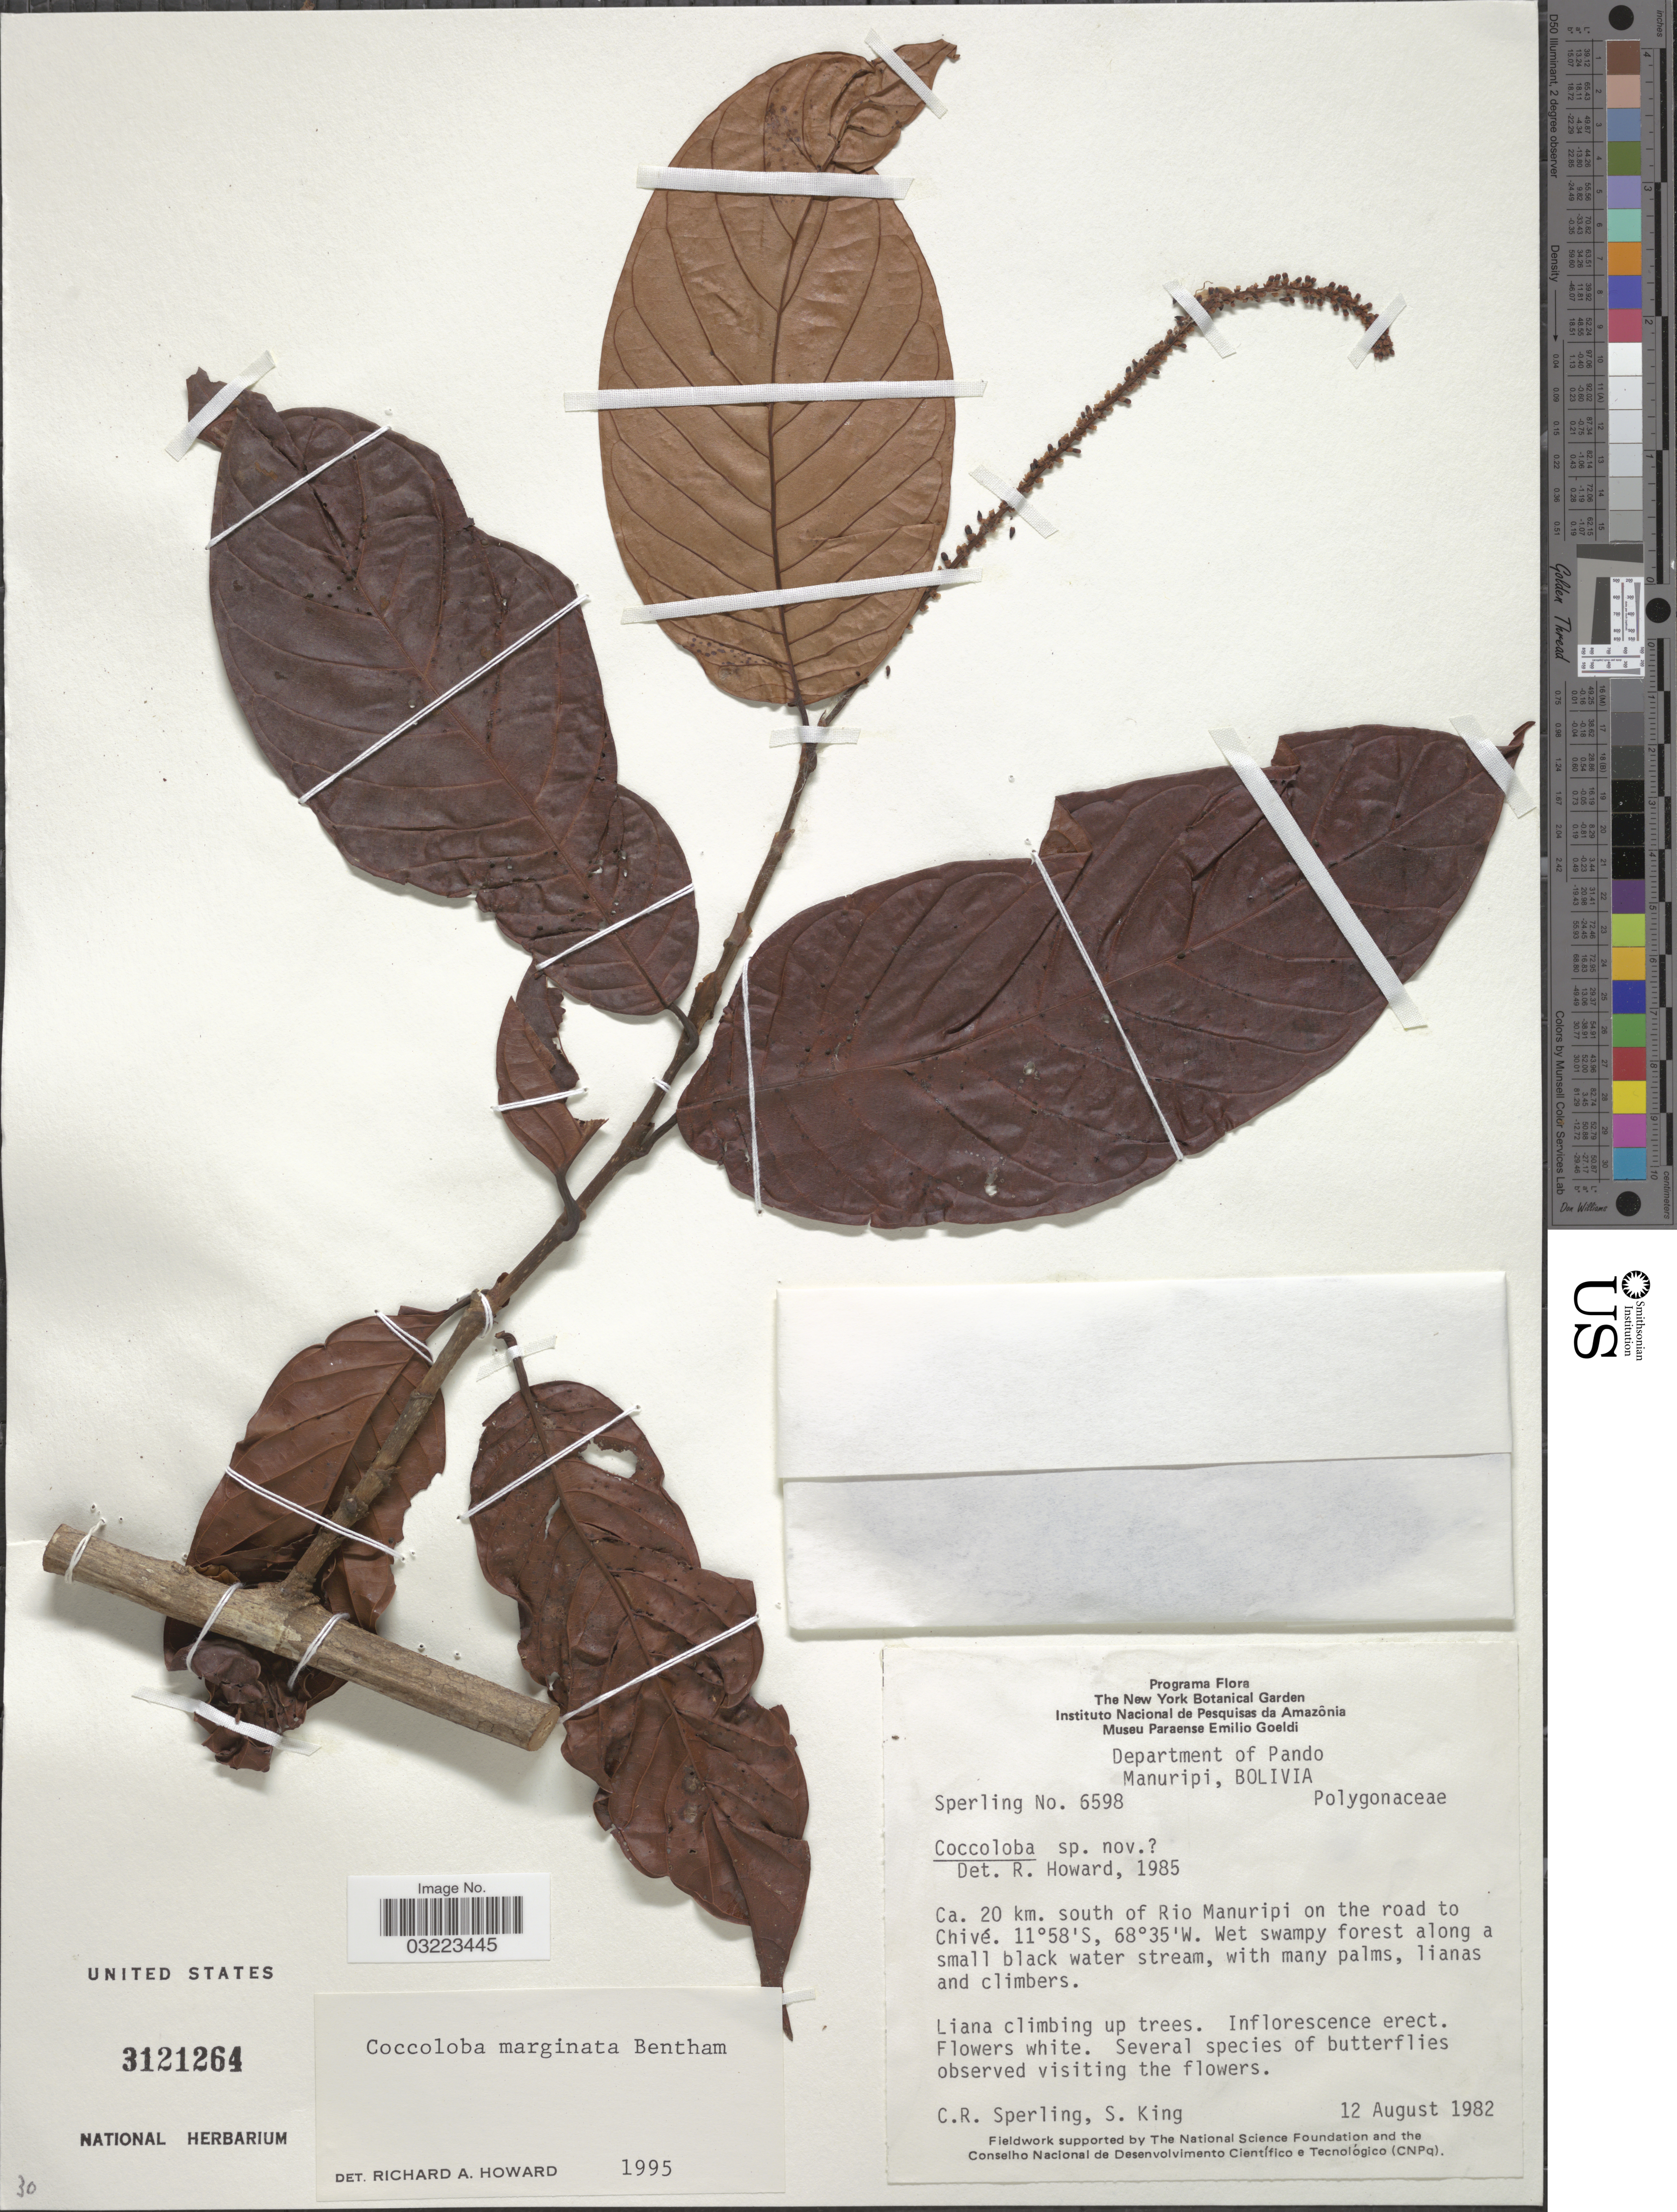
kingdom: Plantae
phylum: Tracheophyta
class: Magnoliopsida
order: Caryophyllales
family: Polygonaceae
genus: Coccoloba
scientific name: Coccoloba marginata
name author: Benth.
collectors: C. R. Sperling & S. King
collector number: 6598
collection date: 1982-08-12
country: Bolivia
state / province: Pando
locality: Department of Pando, Manuripi. Ca. 20 km. south of Rio Manuripi on the road to Chivé.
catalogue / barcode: US 3121264